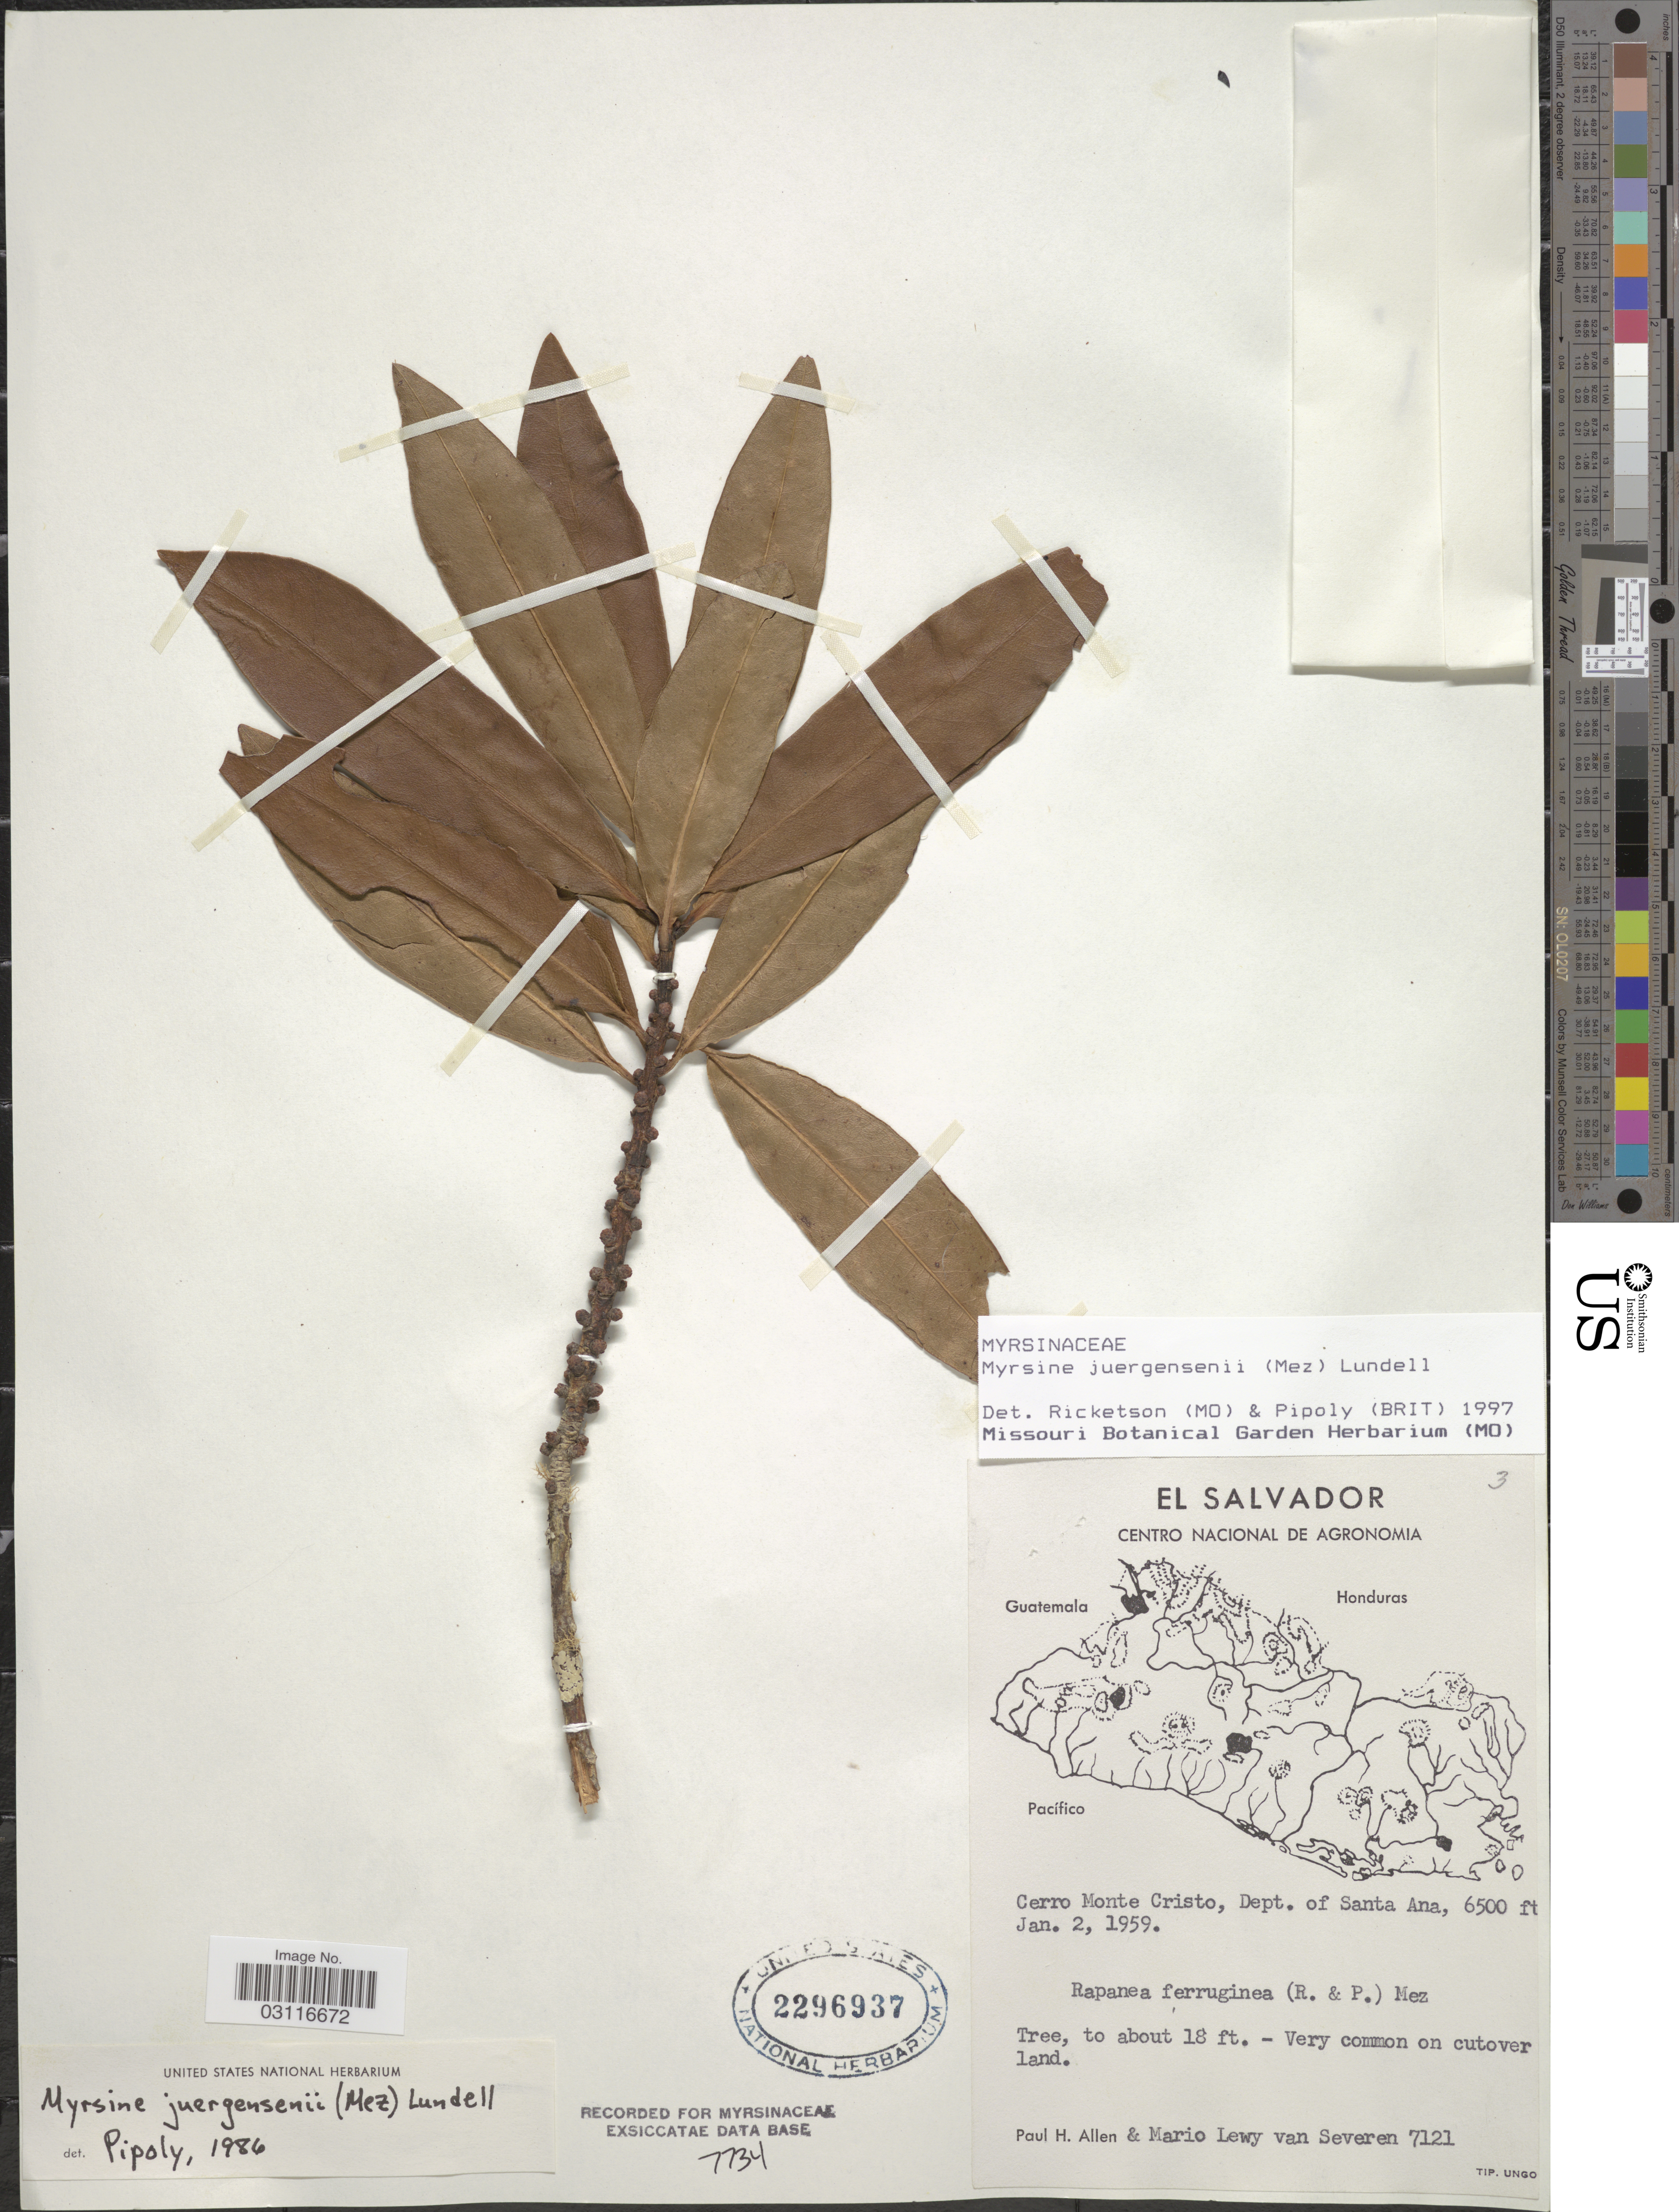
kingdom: Plantae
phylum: Tracheophyta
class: Magnoliopsida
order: Ericales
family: Primulaceae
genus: Myrsine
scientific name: Myrsine juergensenii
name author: (Mez) Lundell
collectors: P. H. Allen & M. Van Severen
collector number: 7121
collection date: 1959-01-02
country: El Salvador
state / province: Santa Ana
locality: Cerro Monte Cristo, Dept. of Santa Ana.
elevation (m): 1981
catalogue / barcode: US 2296937